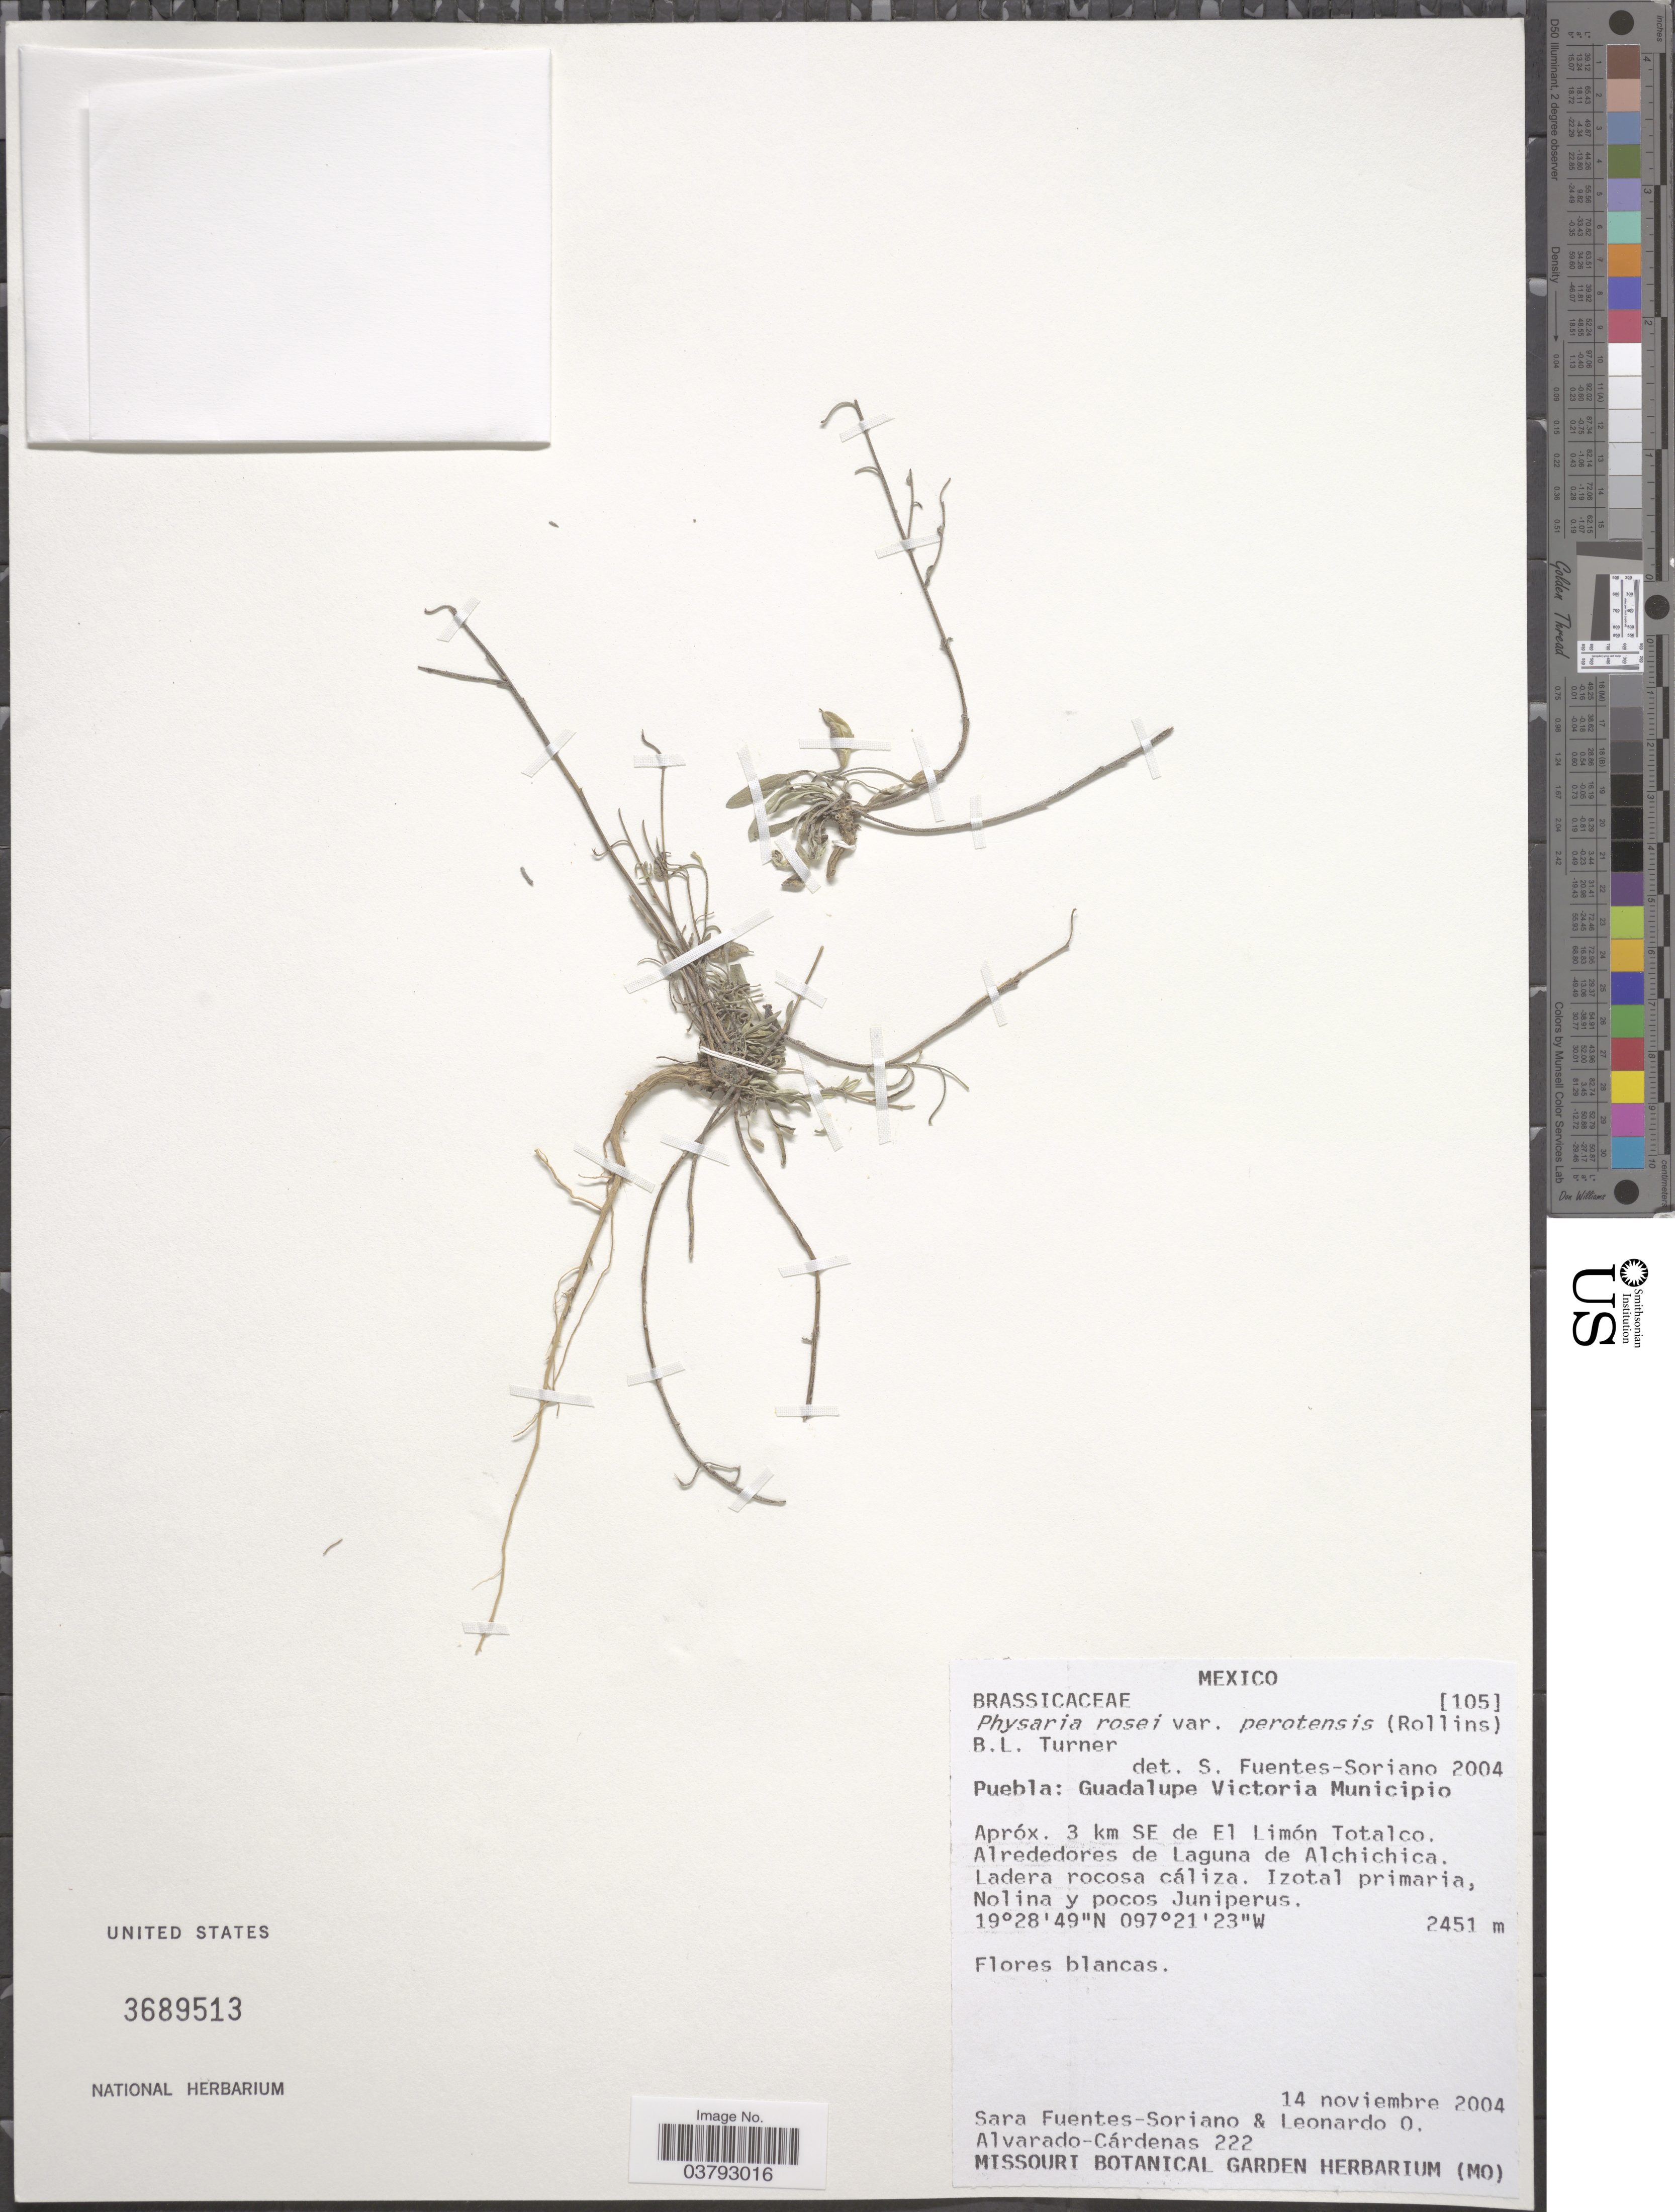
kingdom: Plantae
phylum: Tracheophyta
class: Magnoliopsida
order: Brassicales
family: Brassicaceae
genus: Physaria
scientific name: Physaria rosei var. perotensis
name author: (Rollins) B.L. Turner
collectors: S. Fuentes-Soriano & L. O. Alvarado-Cárdenas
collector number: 222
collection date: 2004-11-14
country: Mexico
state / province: Puebla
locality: Guadalupe Victoria Municipio. Apróx. 3 km SE de El Limón Totalco. Alrededores de Laguna de Alchichica.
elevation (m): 2451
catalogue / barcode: US 3689513